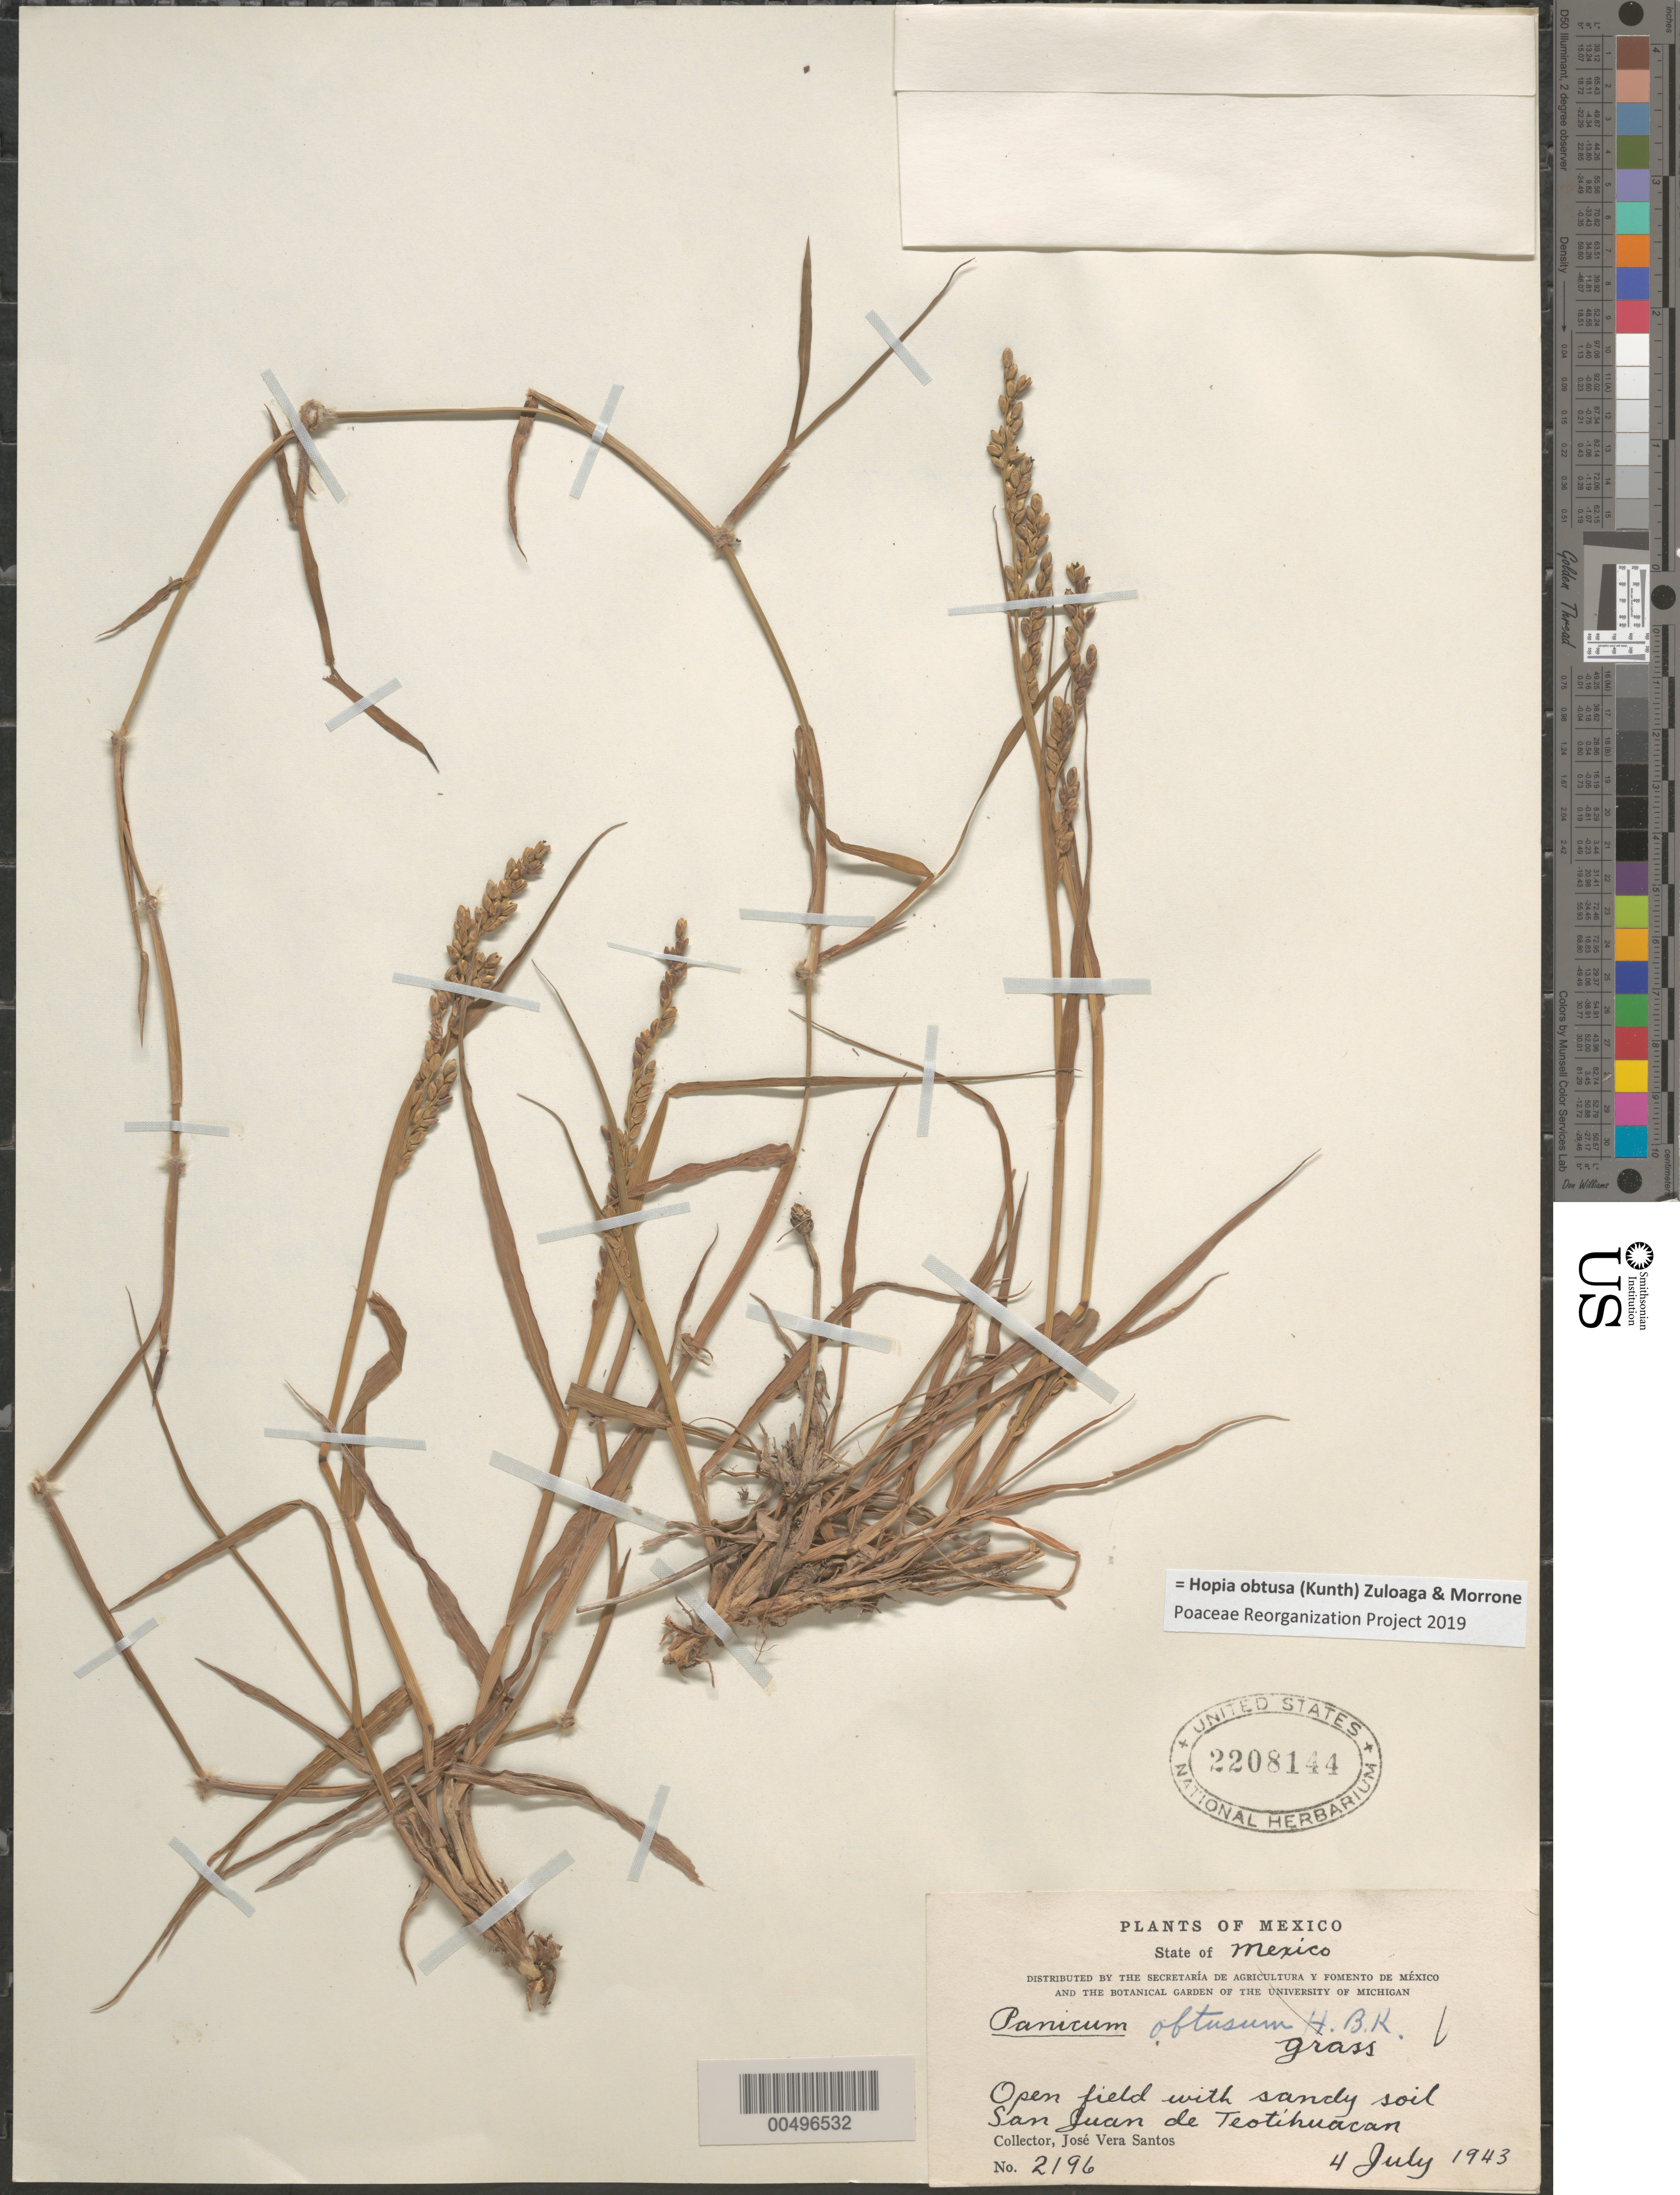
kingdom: Plantae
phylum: Tracheophyta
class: Liliopsida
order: Poales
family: Poaceae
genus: Panicum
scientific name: Panicum obtusum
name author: Kunth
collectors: J. V. Santos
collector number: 2196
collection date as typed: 4 Jul 1943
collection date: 1943-07-04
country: Mexico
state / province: México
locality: San Juan de Teot¡huacan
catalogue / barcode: US 2208144